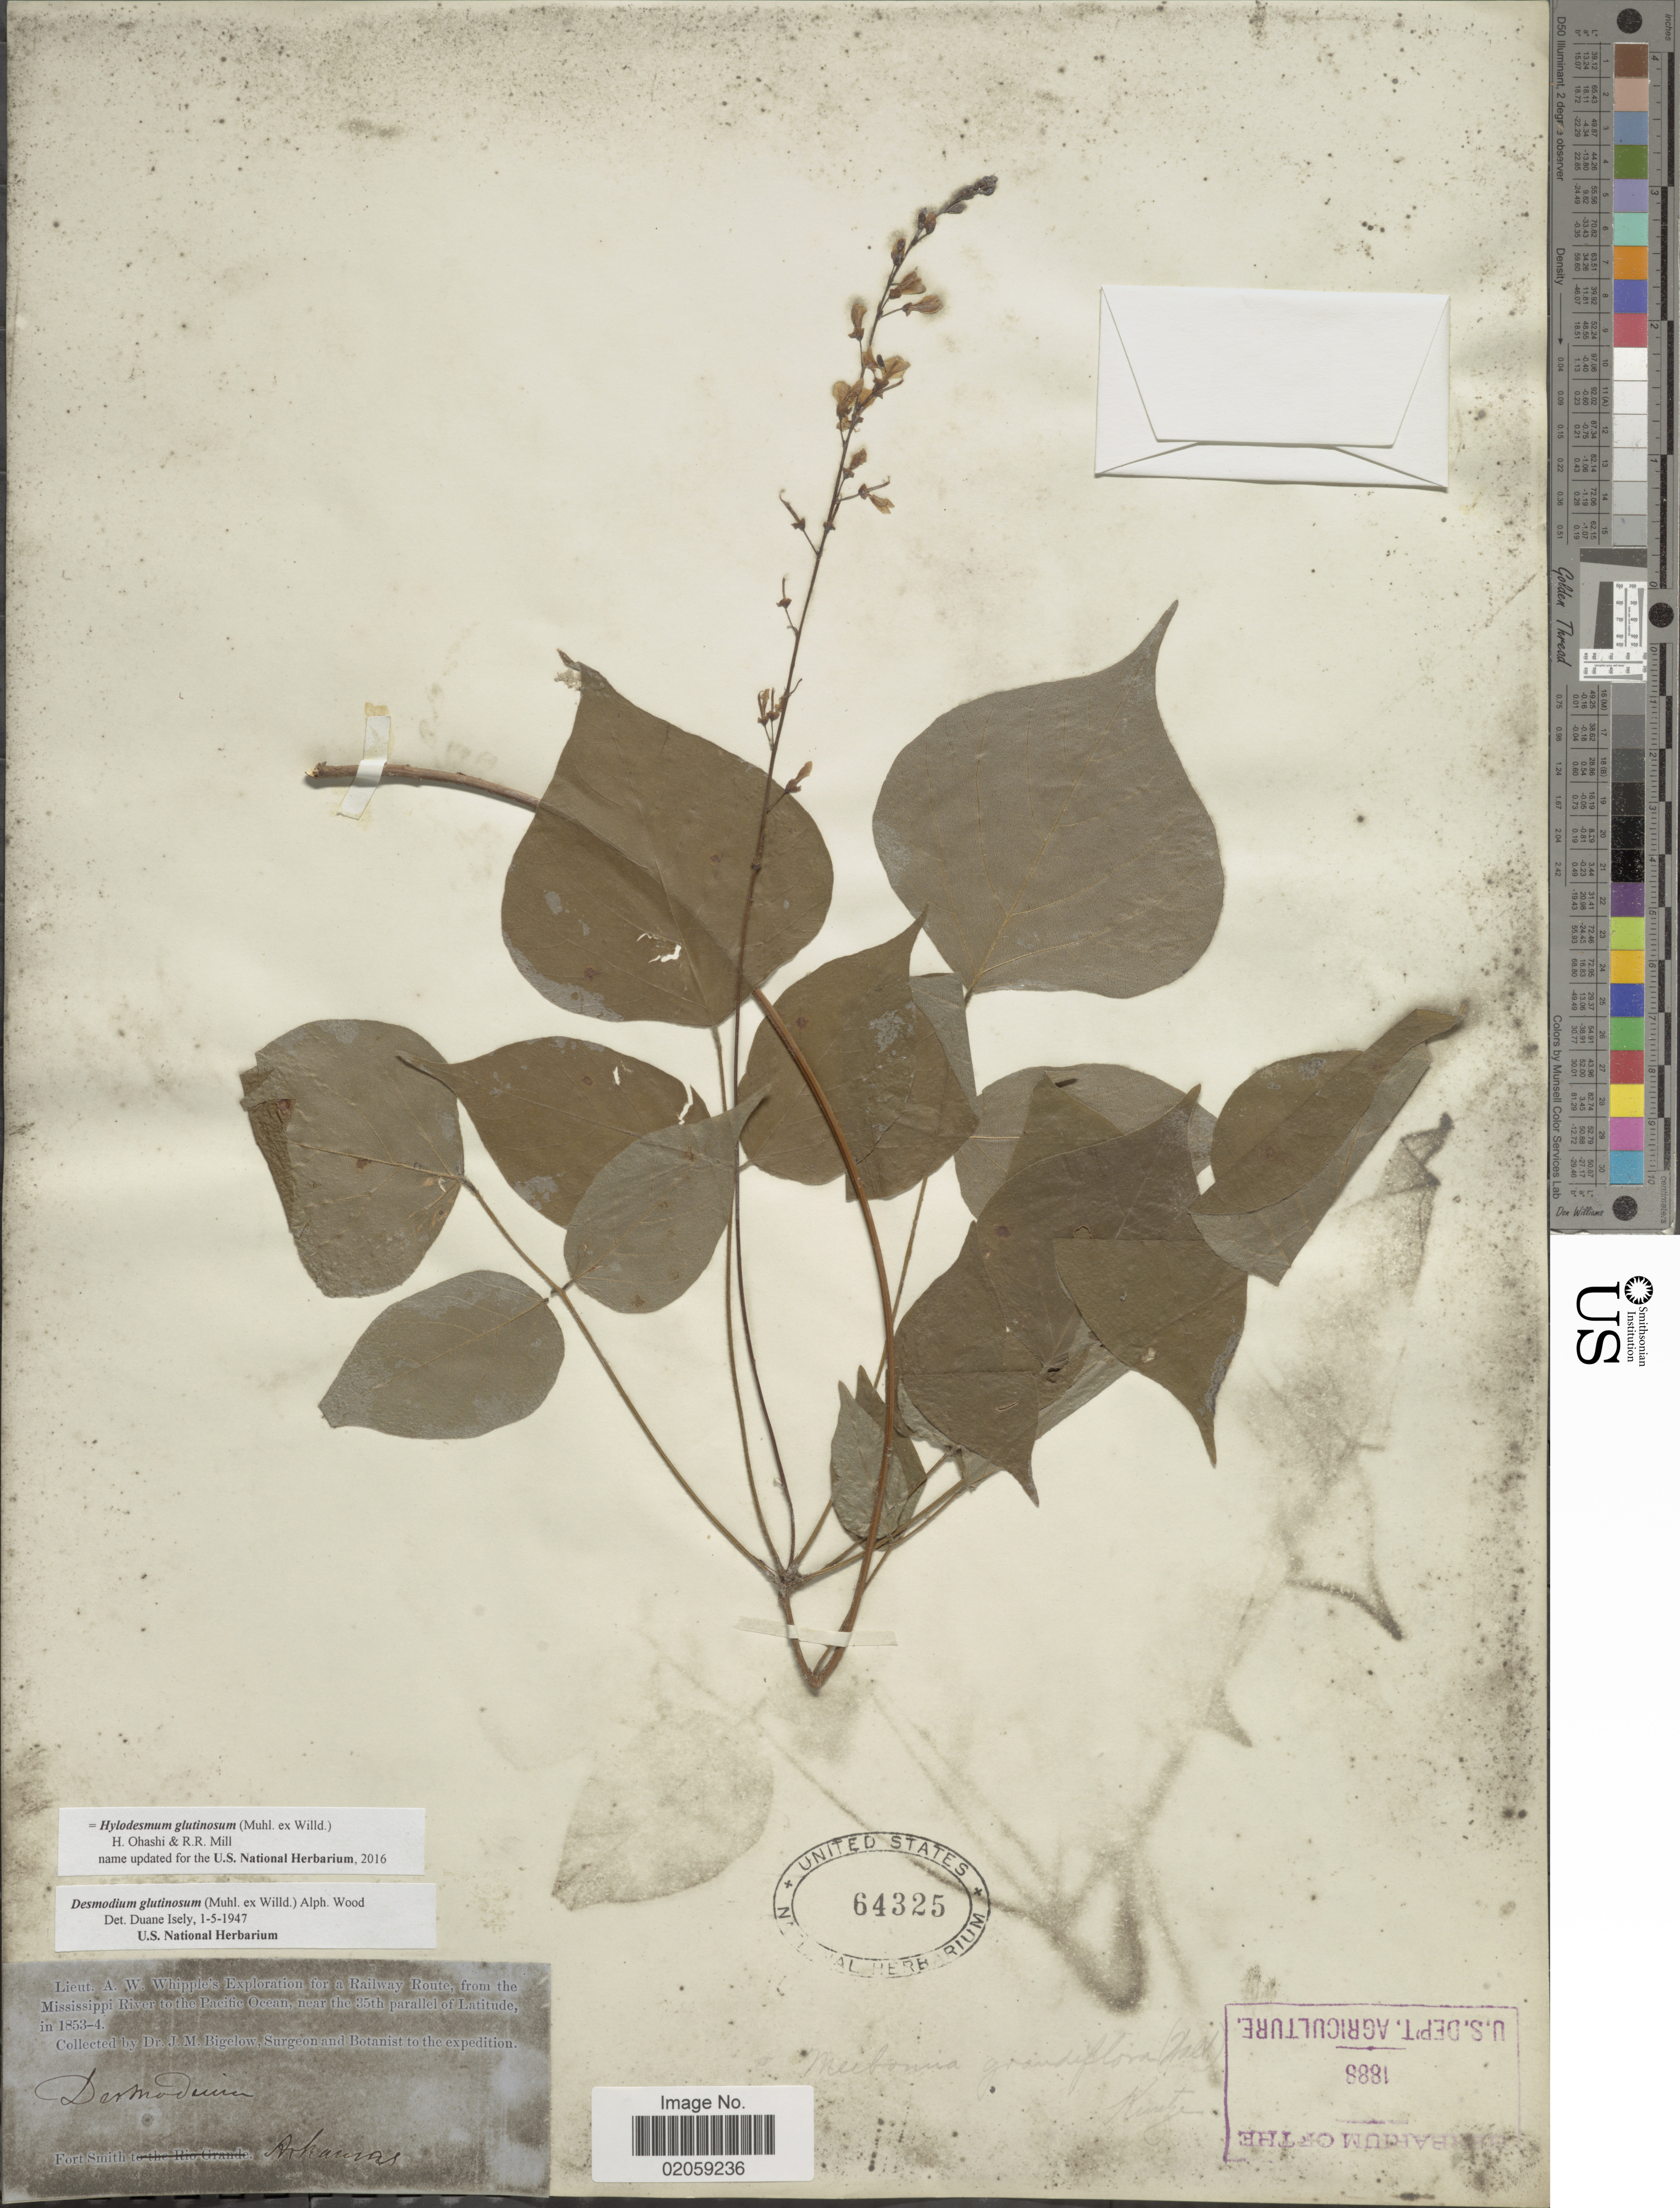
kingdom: Plantae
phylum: Tracheophyta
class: Magnoliopsida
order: Fabales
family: Fabaceae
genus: Hylodesmum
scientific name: Hylodesmum glutinosum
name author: (Muhl. ex Willd.) H. Ohashi & R.R. Mill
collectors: J. M. Bigelow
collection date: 1853/1854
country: United States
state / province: Arkansas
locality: Fort Smith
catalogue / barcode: US 64325